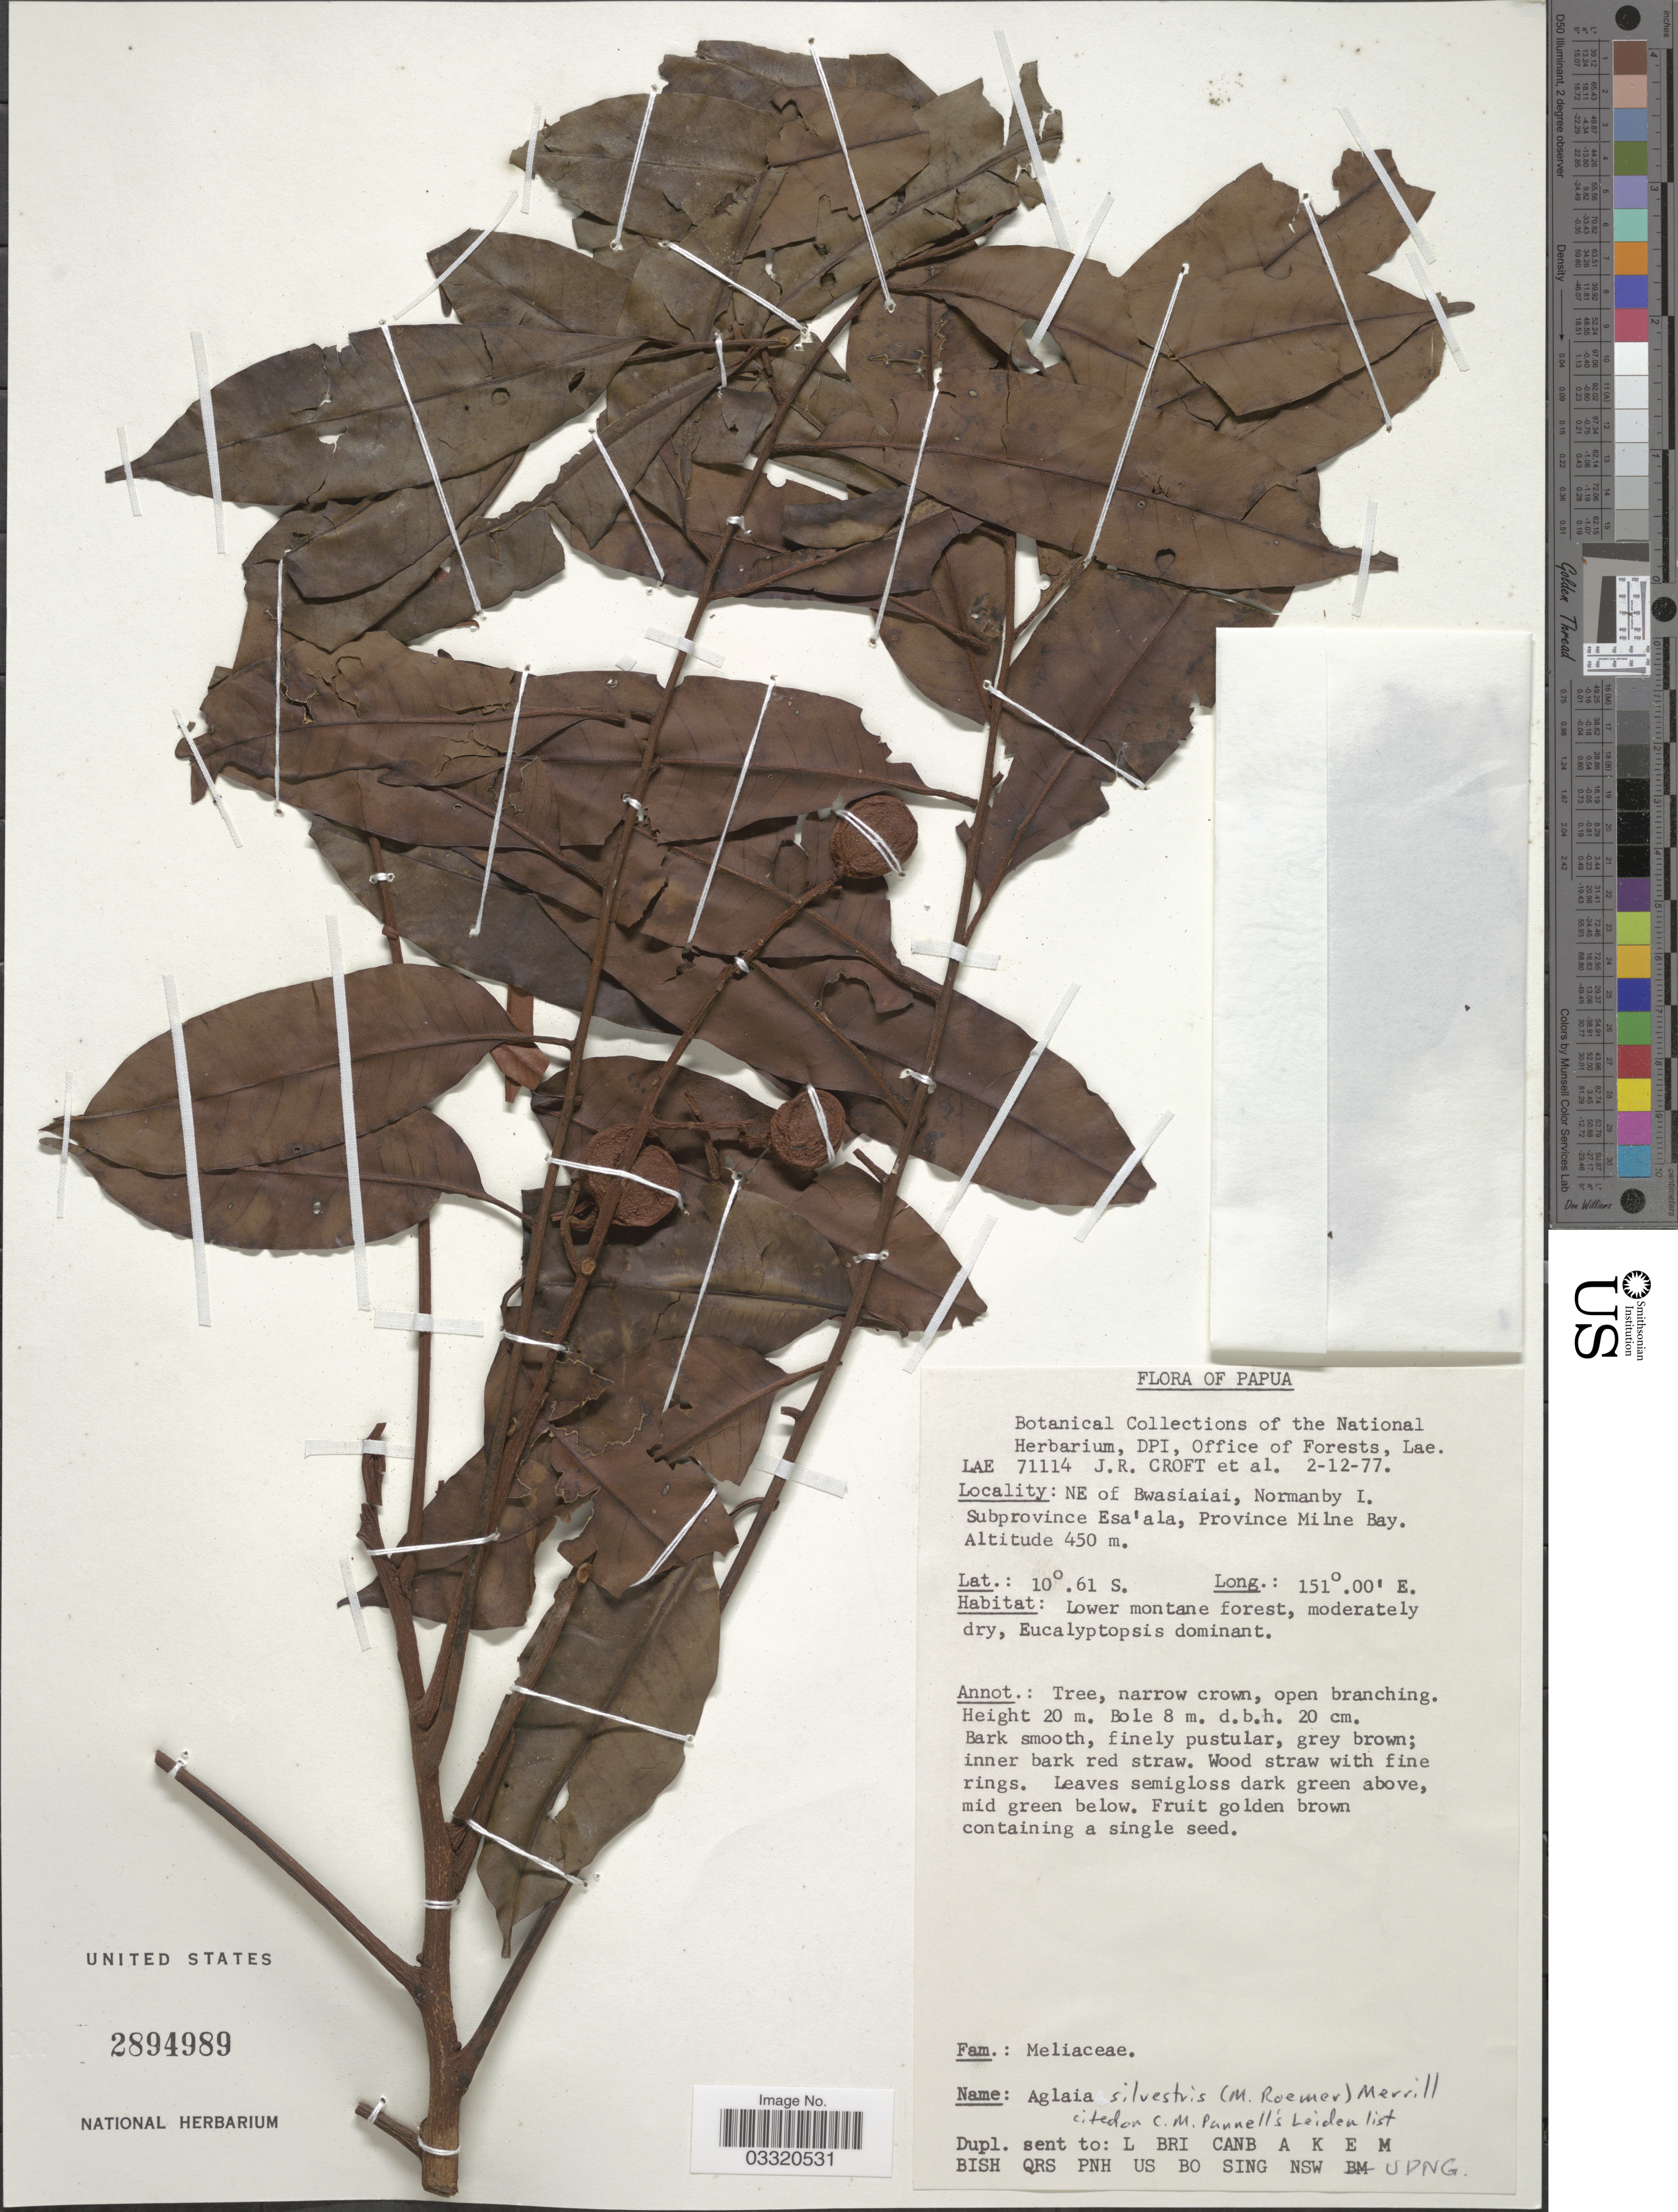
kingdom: Plantae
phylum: Tracheophyta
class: Magnoliopsida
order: Sapindales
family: Meliaceae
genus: Aglaia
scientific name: Aglaia silvestris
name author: (M. Roem.) Merr.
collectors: J. R. Croft & et al.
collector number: LAE 71114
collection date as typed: Transcribed d/m/y: 2/12/77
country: Papua New Guinea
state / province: Milne Bay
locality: Papua. NE of Bwasiaiai, Normanby I. Subprovince Esa'ala.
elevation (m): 450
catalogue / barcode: US 2894989